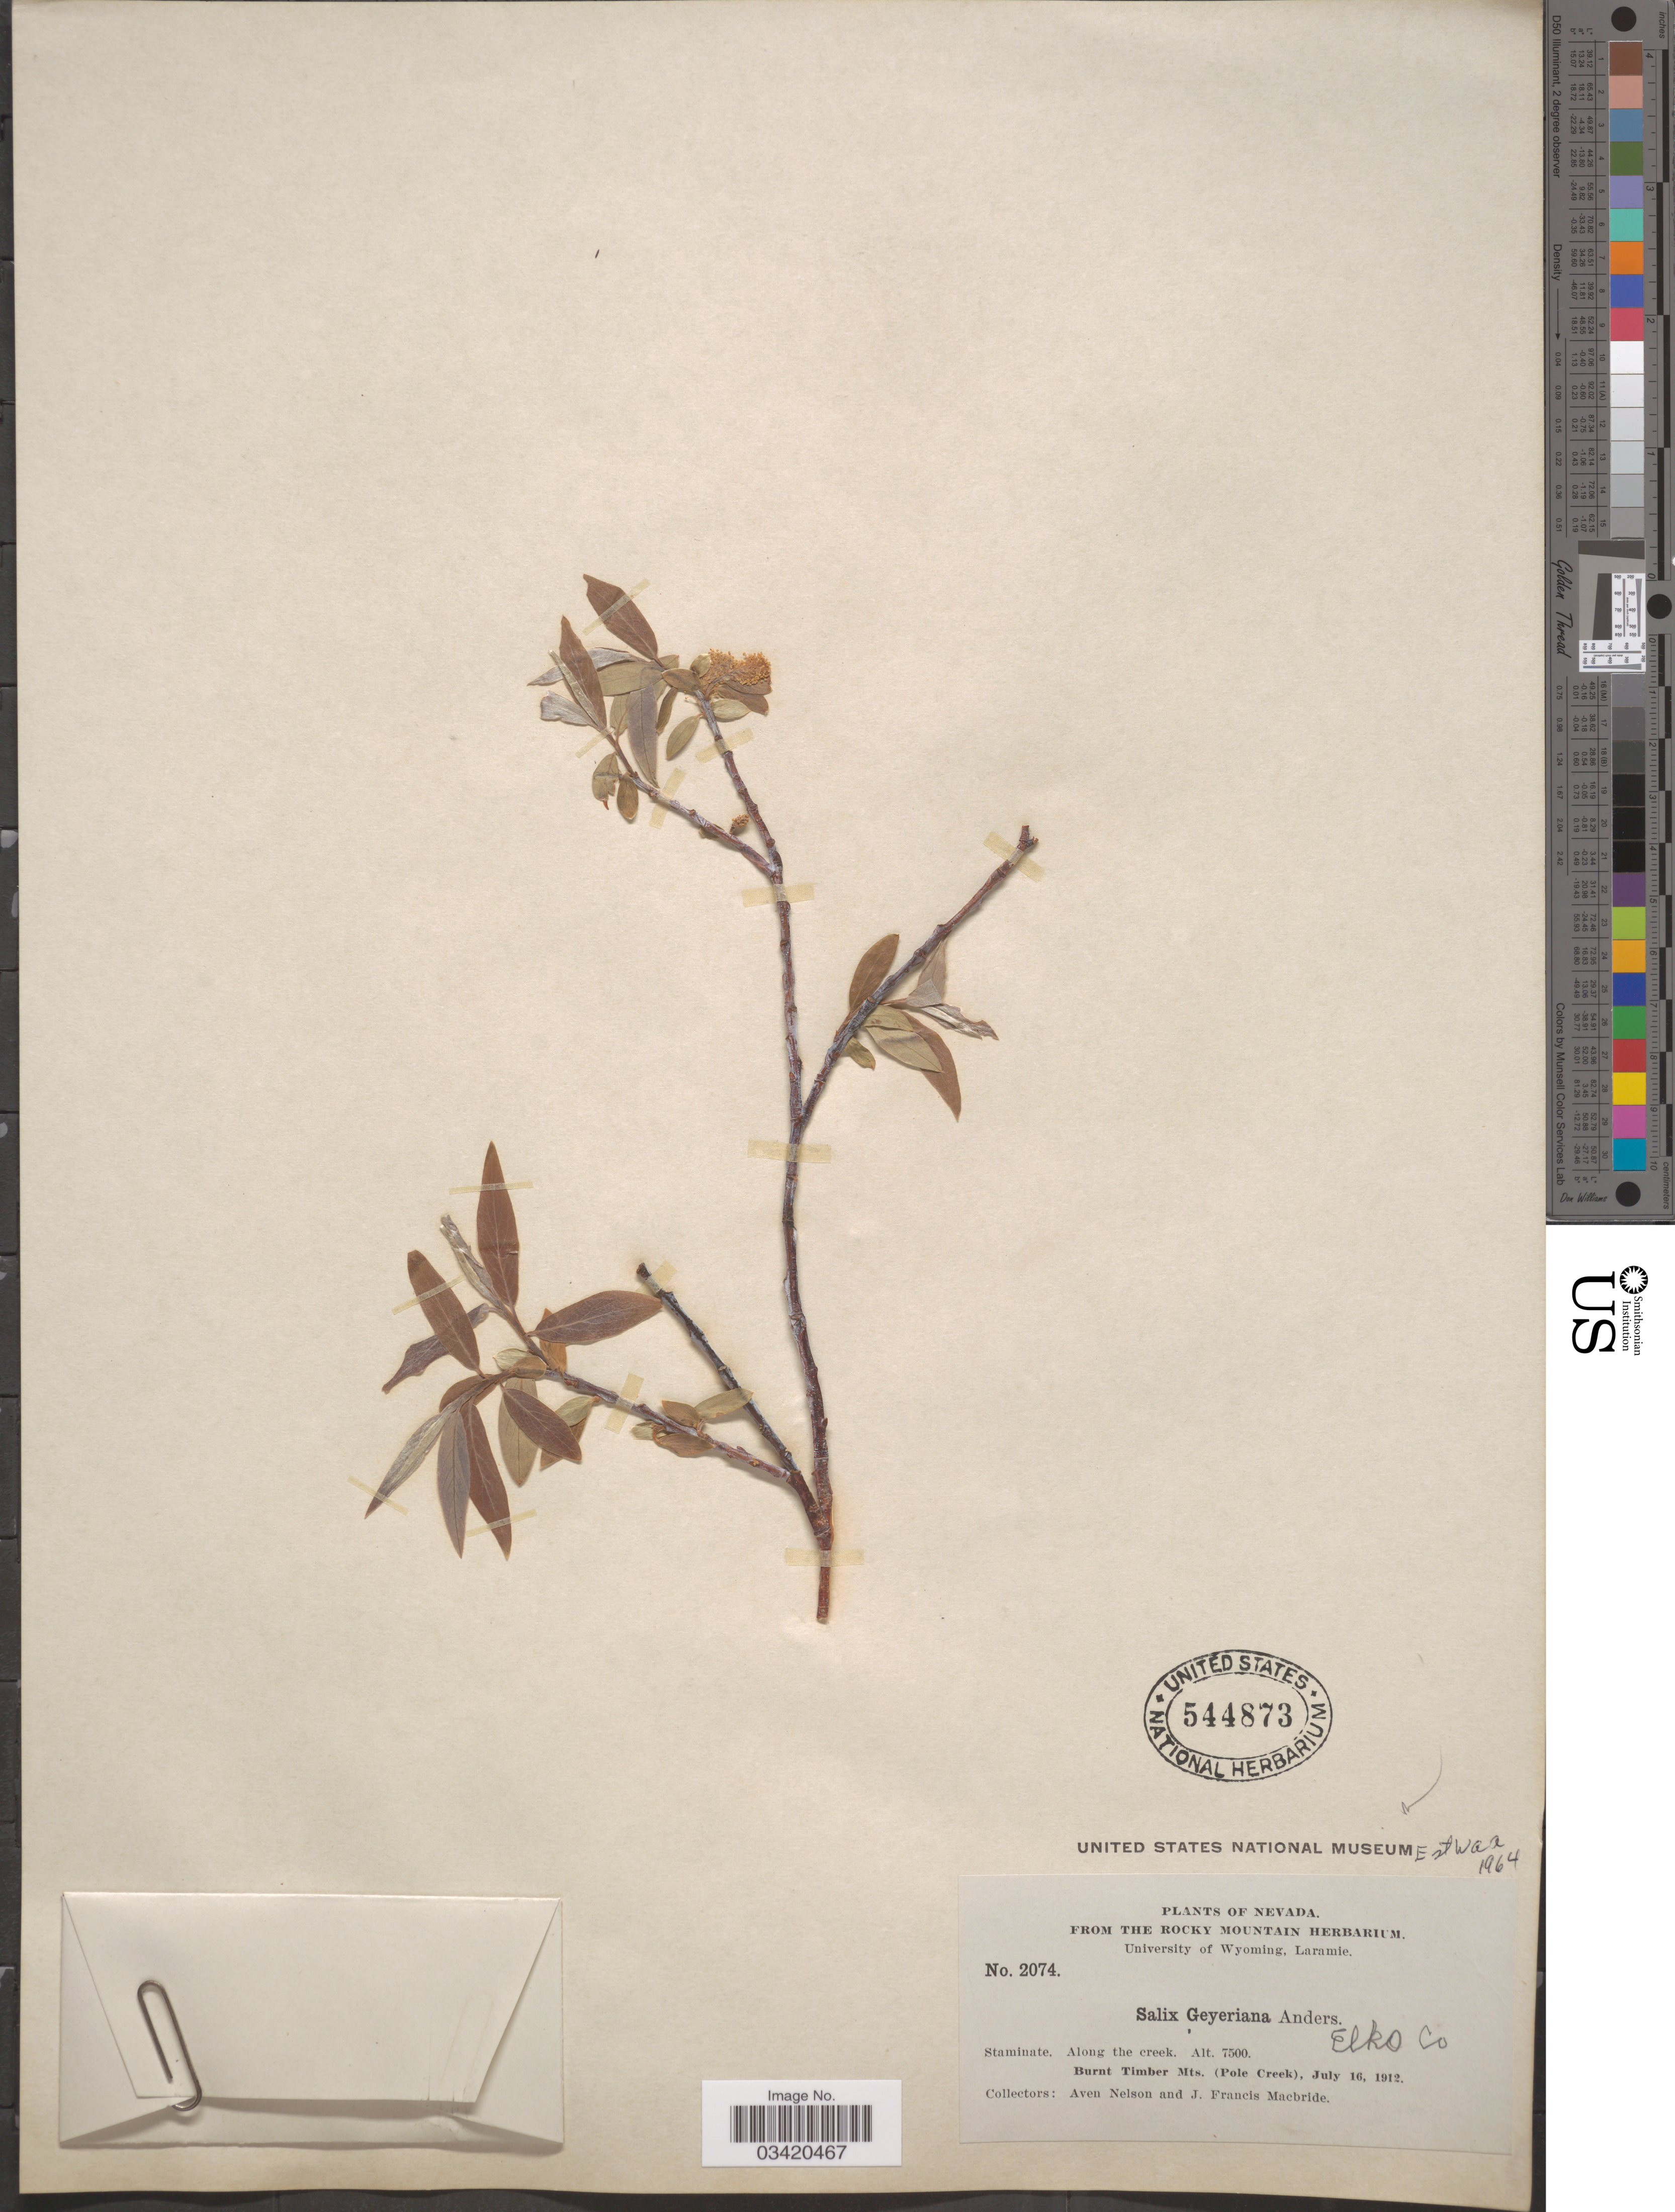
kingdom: Plantae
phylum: Tracheophyta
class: Magnoliopsida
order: Malpighiales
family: Salicaceae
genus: Salix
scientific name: Salix geyeriana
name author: Andersson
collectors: A. Nelson & J. F. Macbride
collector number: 2074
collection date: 1912-07-16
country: United States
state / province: Nevada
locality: Burnt Timber Mts. (Pole Creek). Elko Co.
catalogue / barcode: US 544873